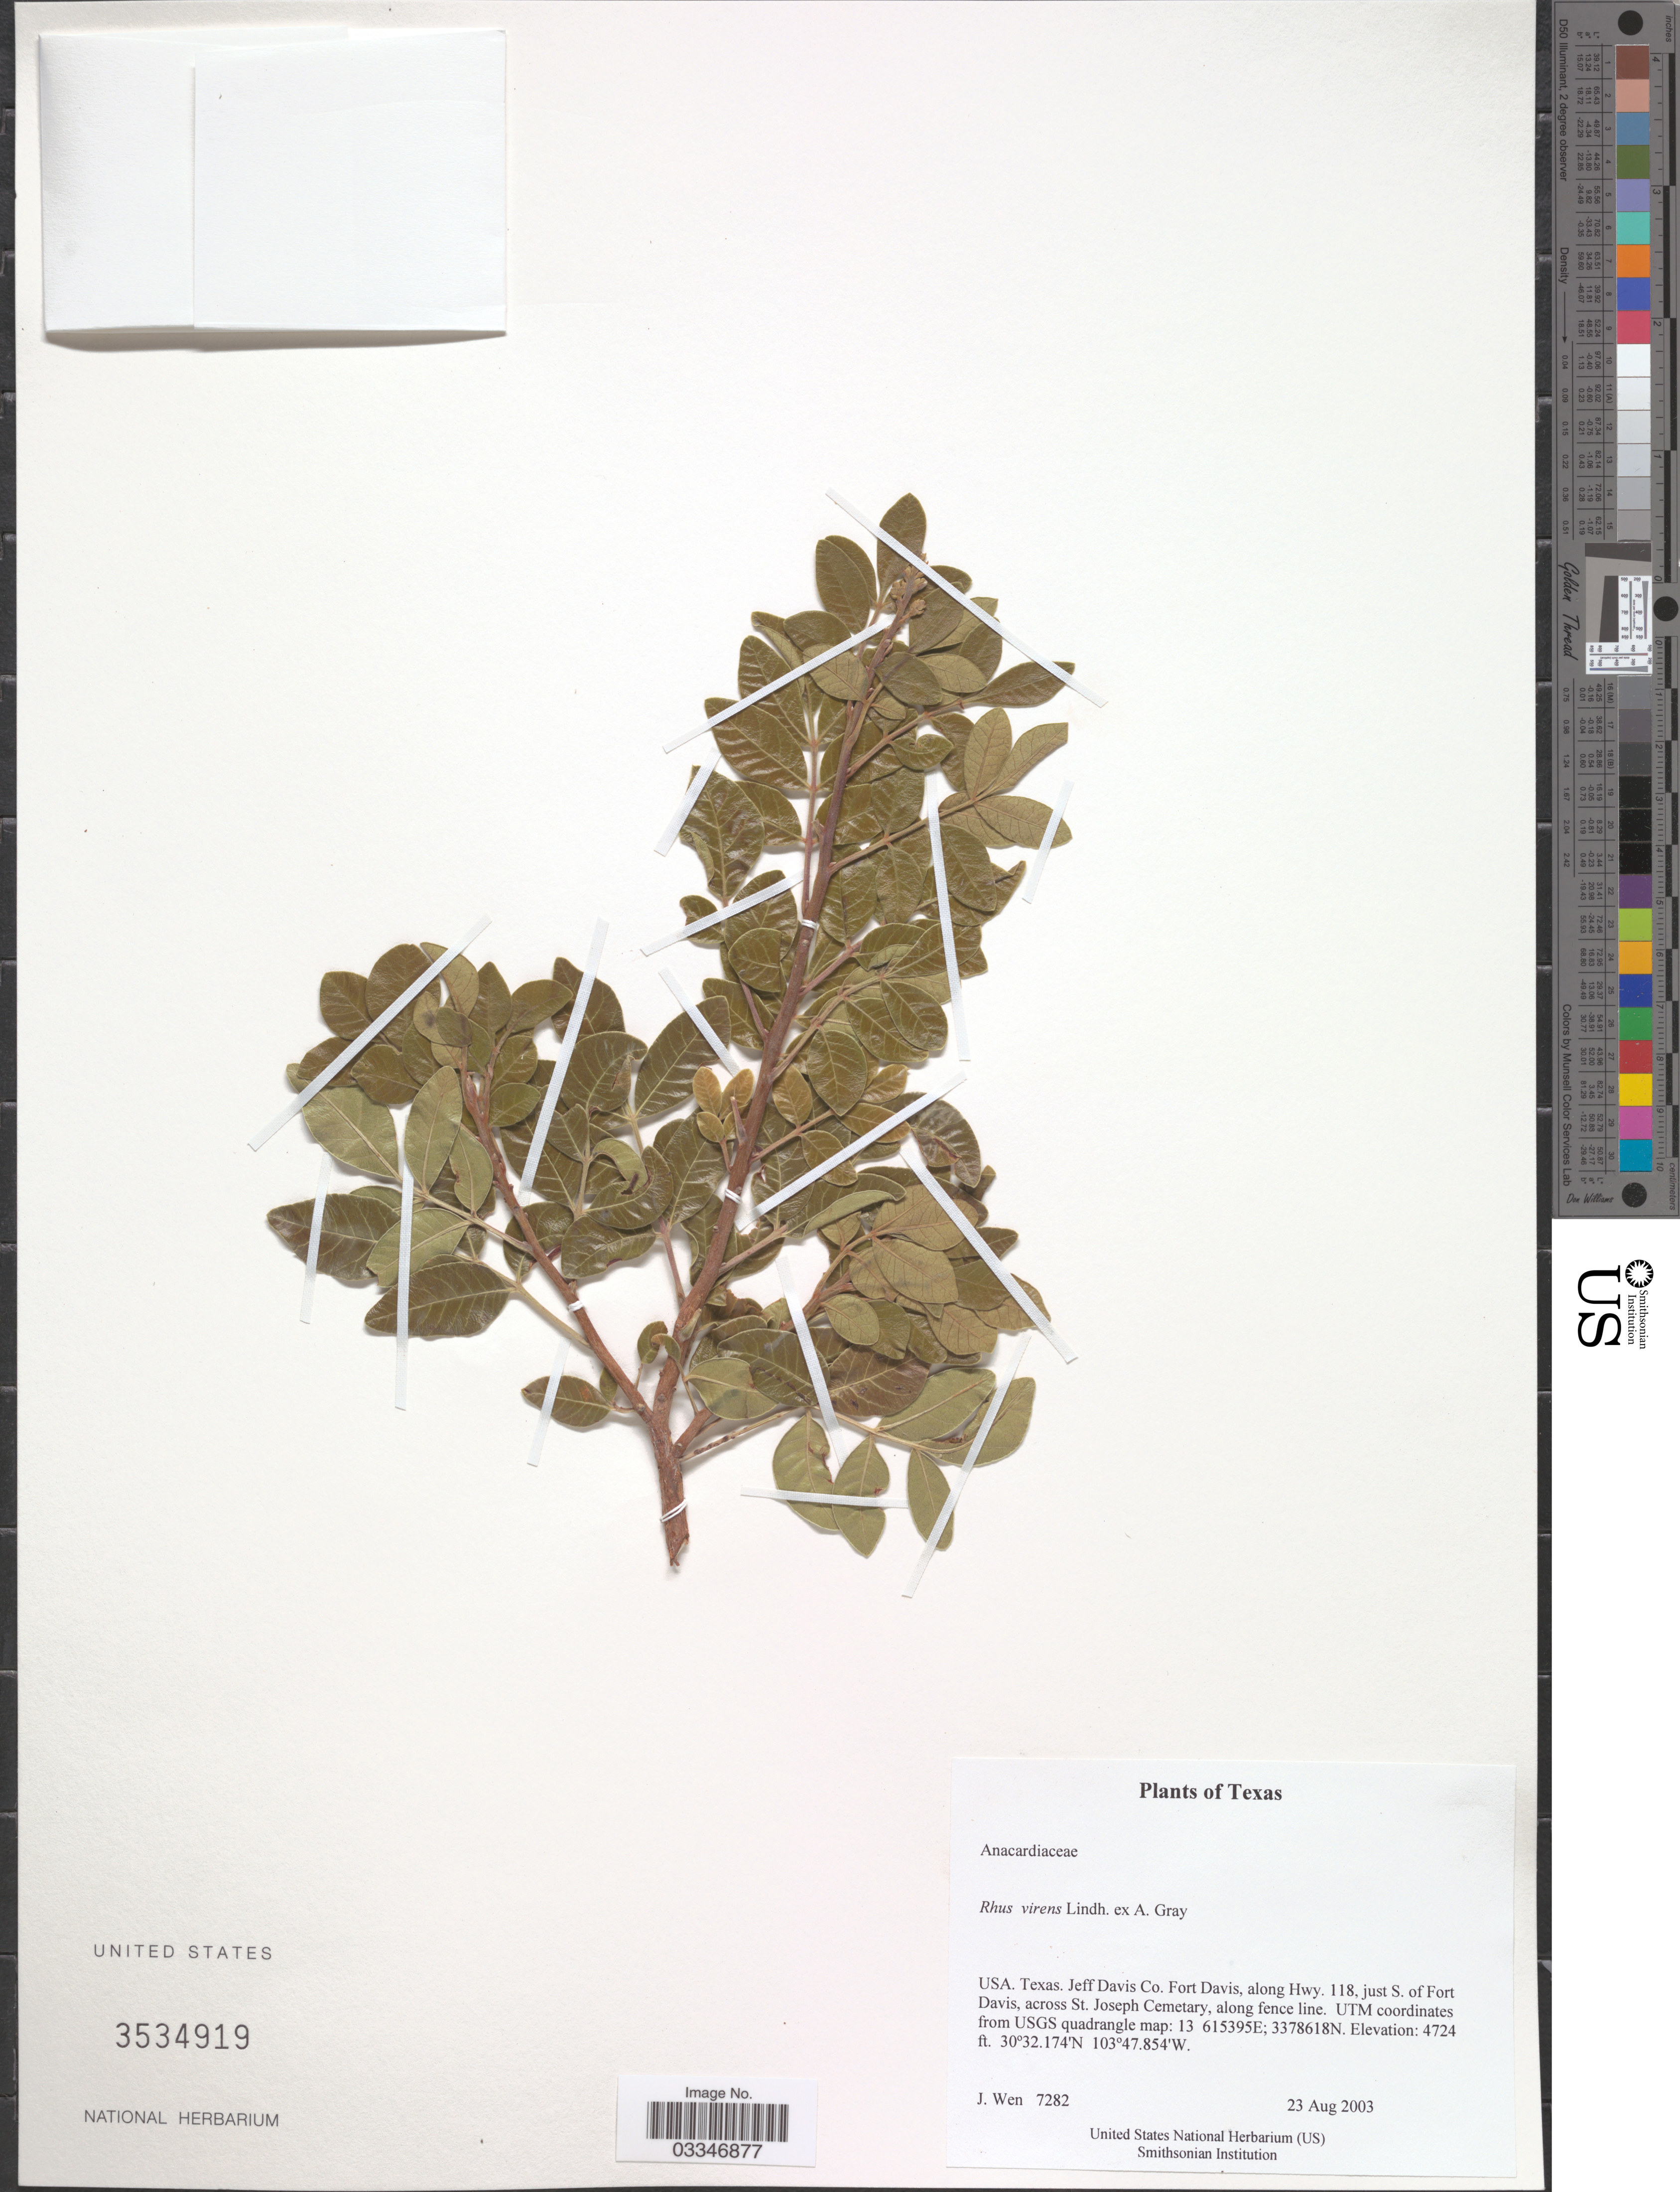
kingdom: Plantae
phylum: Tracheophyta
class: Magnoliopsida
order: Sapindales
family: Anacardiaceae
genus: Rhus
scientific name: Rhus virens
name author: Lindh. ex A. Gray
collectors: J. Wen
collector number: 7282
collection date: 2003-08-23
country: United States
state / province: Texas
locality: Jeff Davis Co. Fort Davis, along Hwy. 118, just S. of Fort Davis, across St. Joseph Cemetary, along fence line. UTM coordinates from USGS quadrangle map: 13 615395E; 3378618N.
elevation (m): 1440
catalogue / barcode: US 3534919